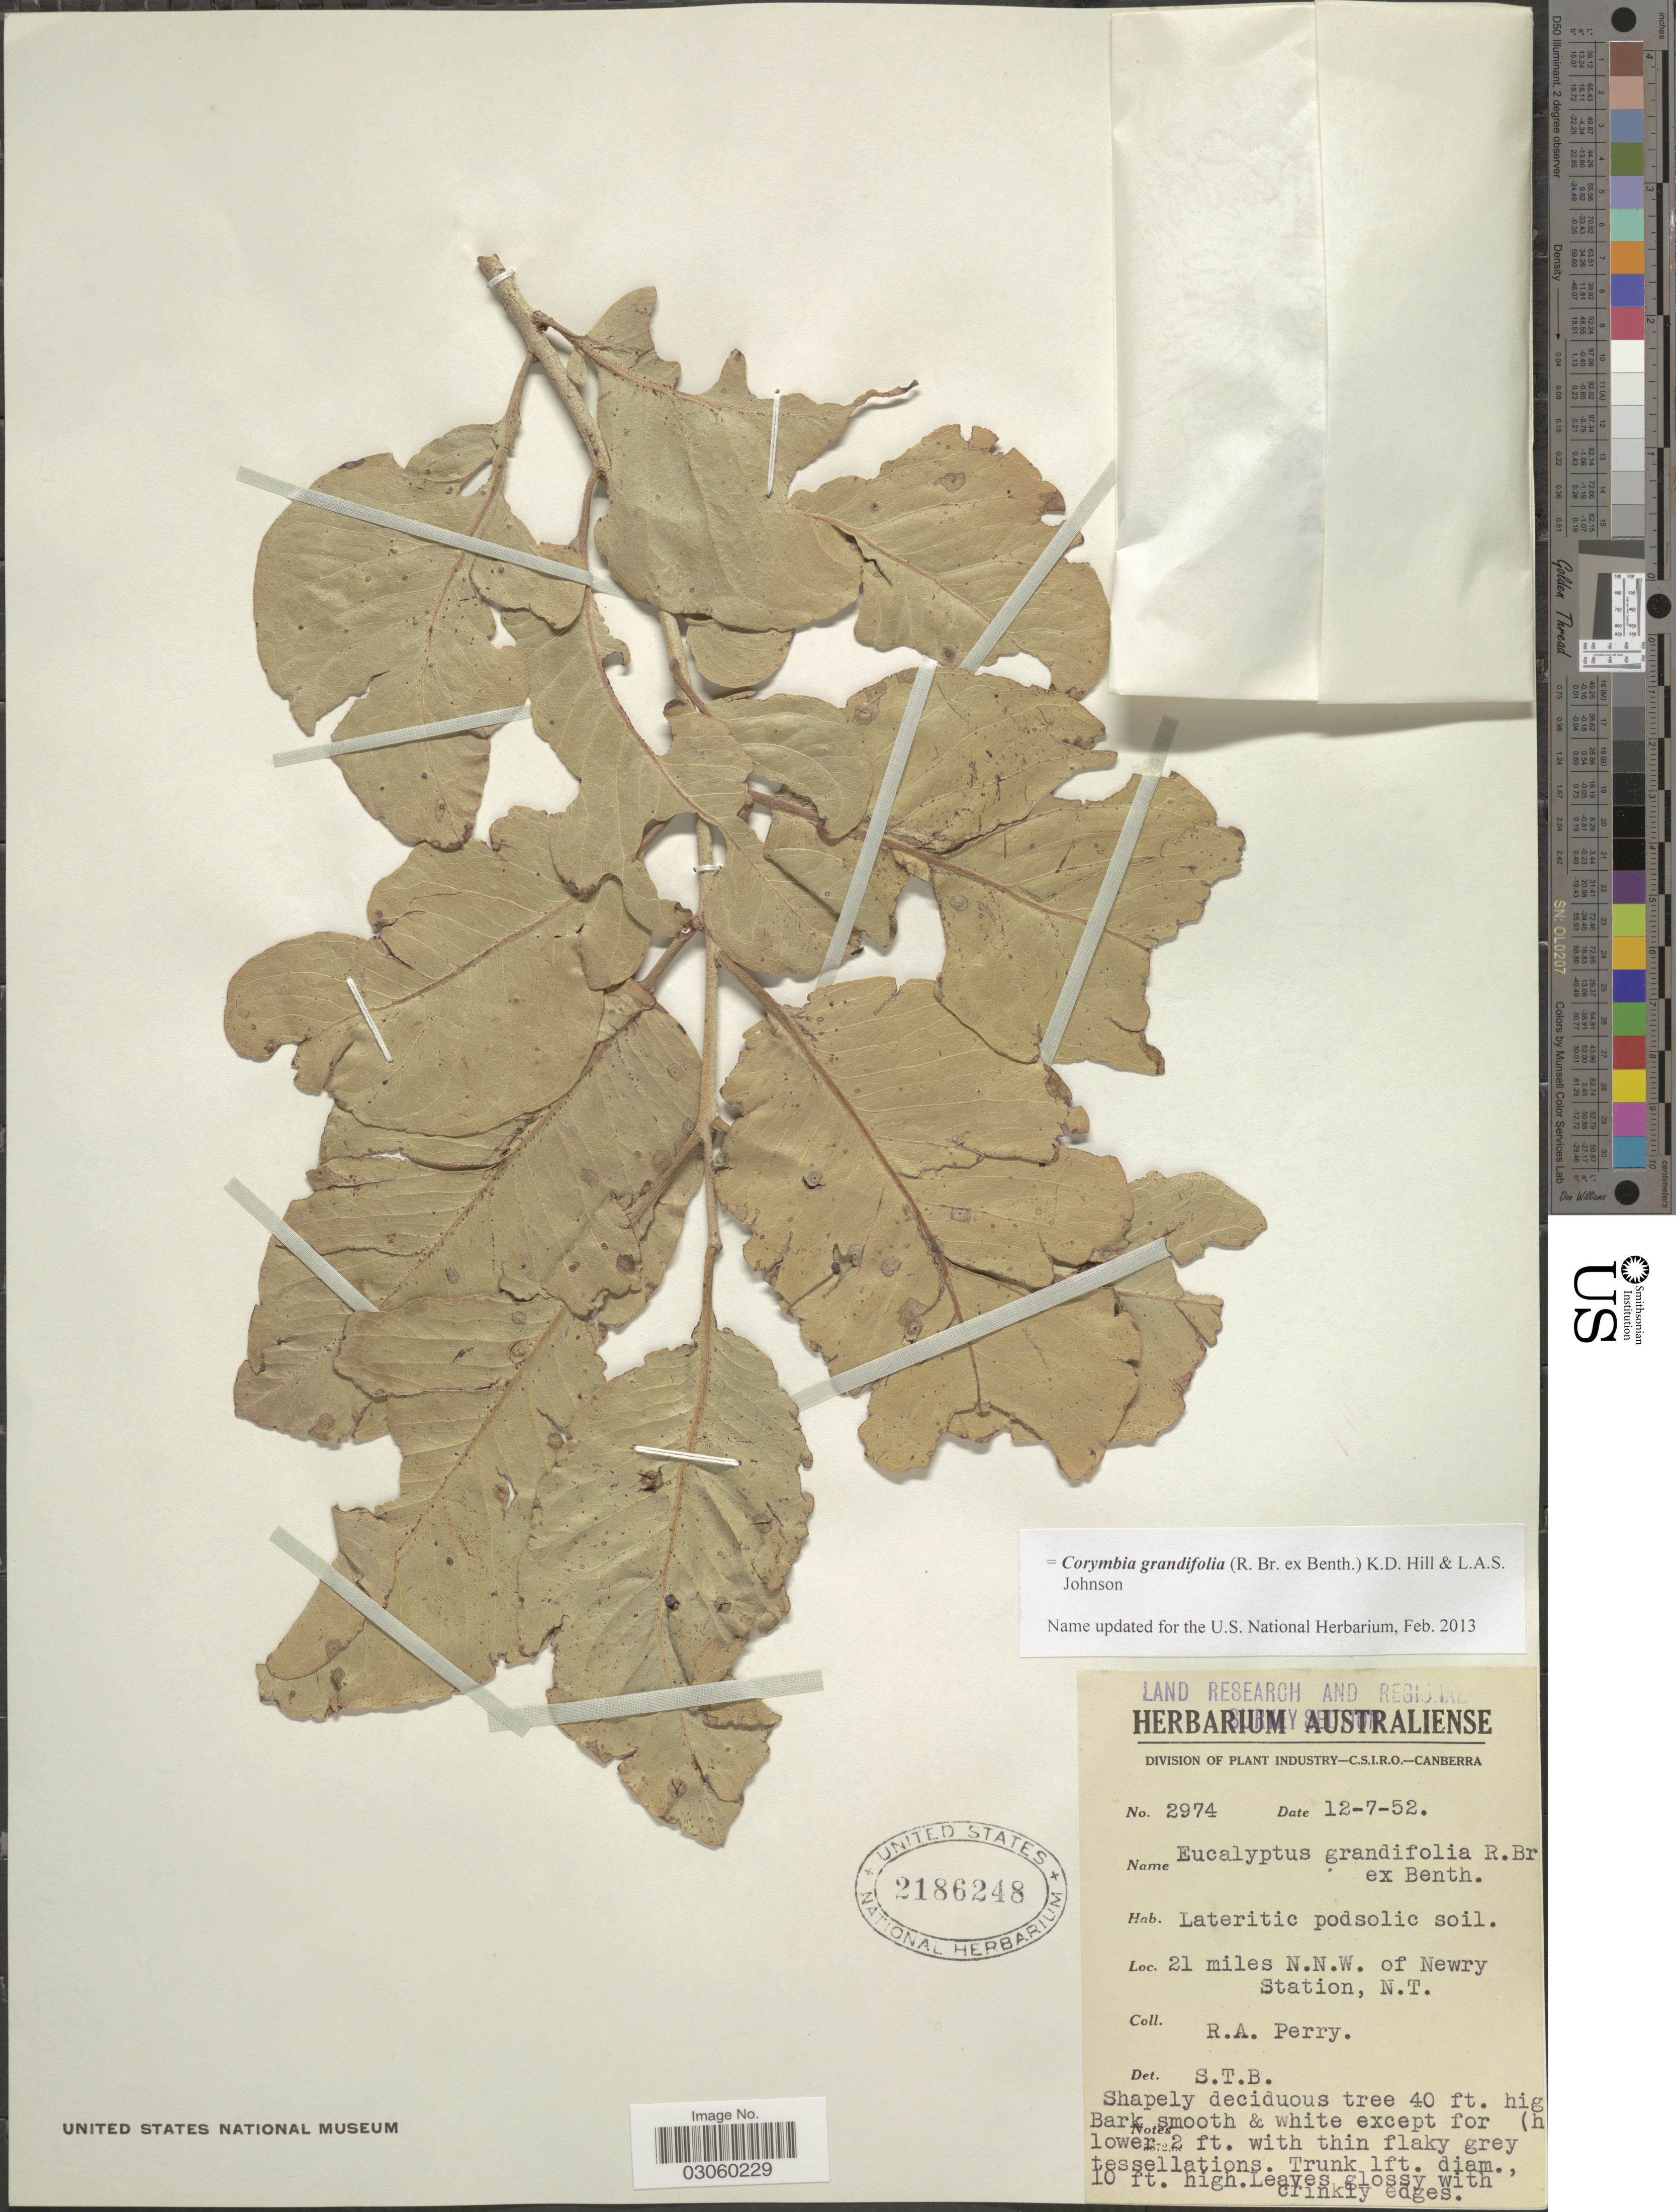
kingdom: Plantae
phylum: Tracheophyta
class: Magnoliopsida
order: Myrtales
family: Myrtaceae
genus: Corymbia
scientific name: Corymbia grandifolia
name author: (R. Br. ex Benth.) K.D. Hill & L.A.S. Johnson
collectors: Perry, R. A.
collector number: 2974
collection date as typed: Transcribed d/m/y: 12/7/52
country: Australia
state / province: Northern Territory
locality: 21 miles N.N.W. of Newry Station, N.T.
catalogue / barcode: US 2186248